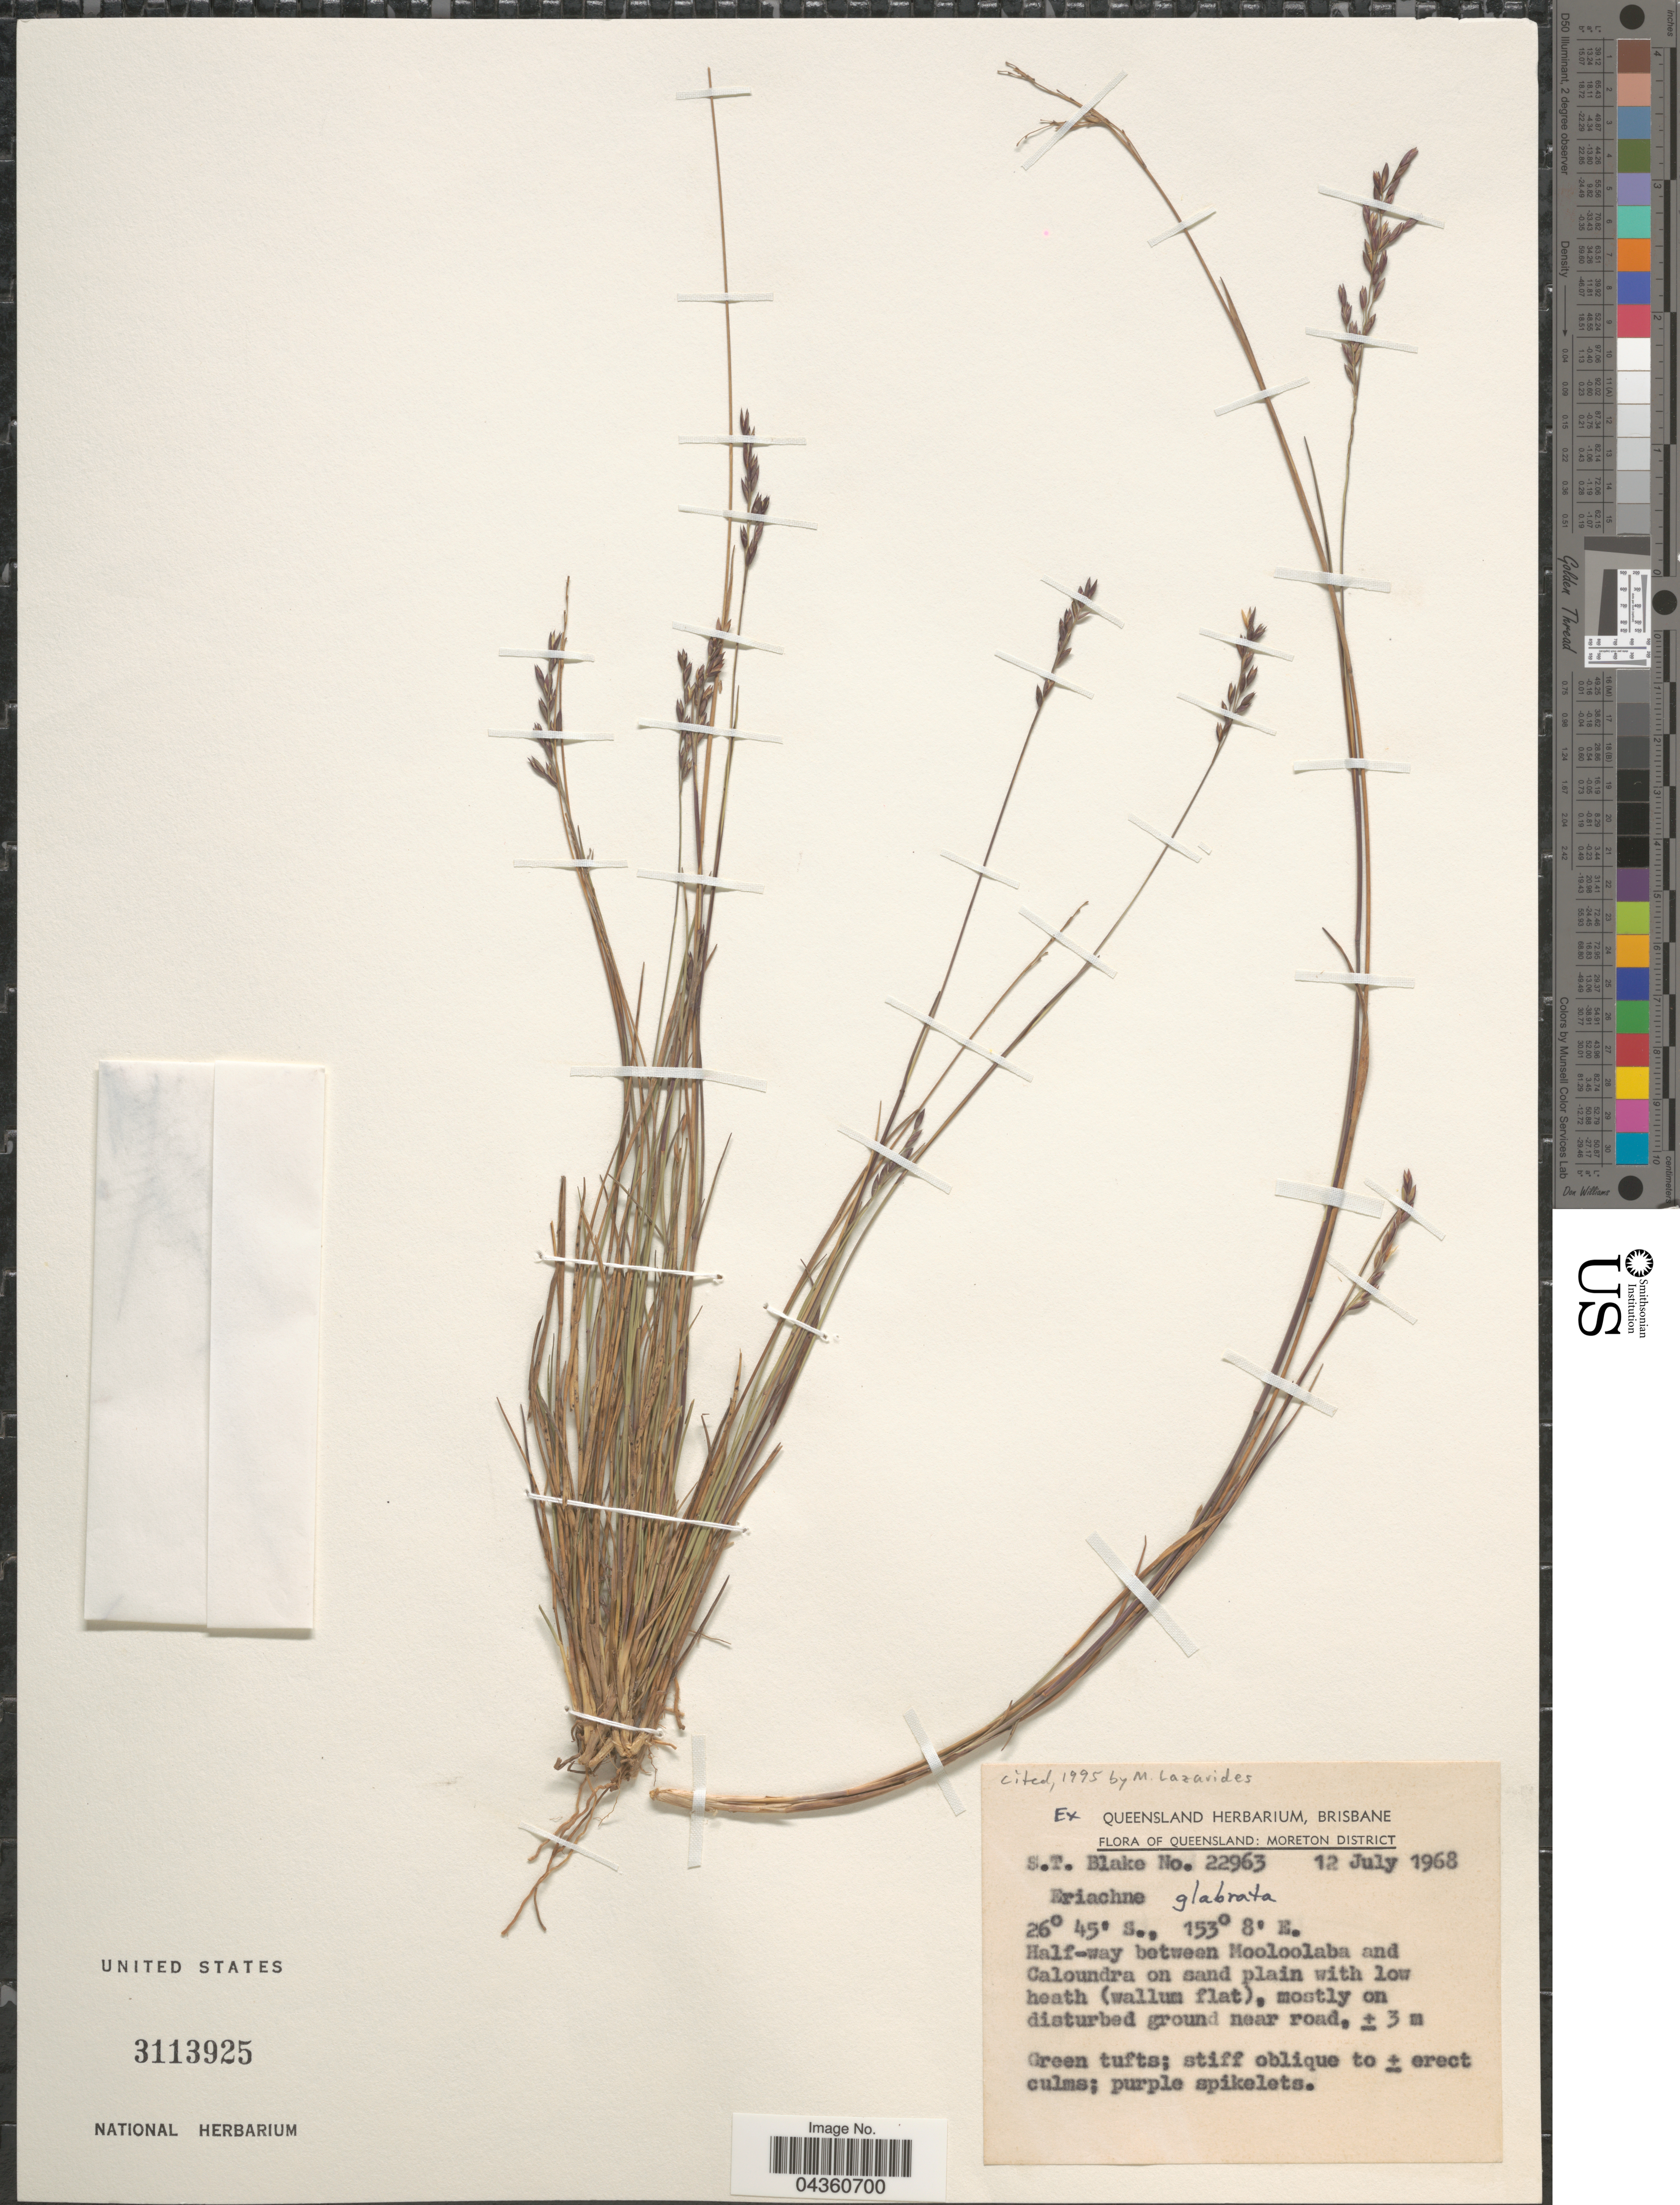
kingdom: Plantae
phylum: Tracheophyta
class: Liliopsida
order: Poales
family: Poaceae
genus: Eriachne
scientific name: Eriachne glabrata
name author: (Maiden) Hartley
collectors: S. T. Blake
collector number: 22963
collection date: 1968-07-12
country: Australia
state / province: Queensland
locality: Moreton District. Half-way between Mooloolaba and Caloundra on sand plain with low heath (wallum flat).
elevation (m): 3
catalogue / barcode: US 3113925